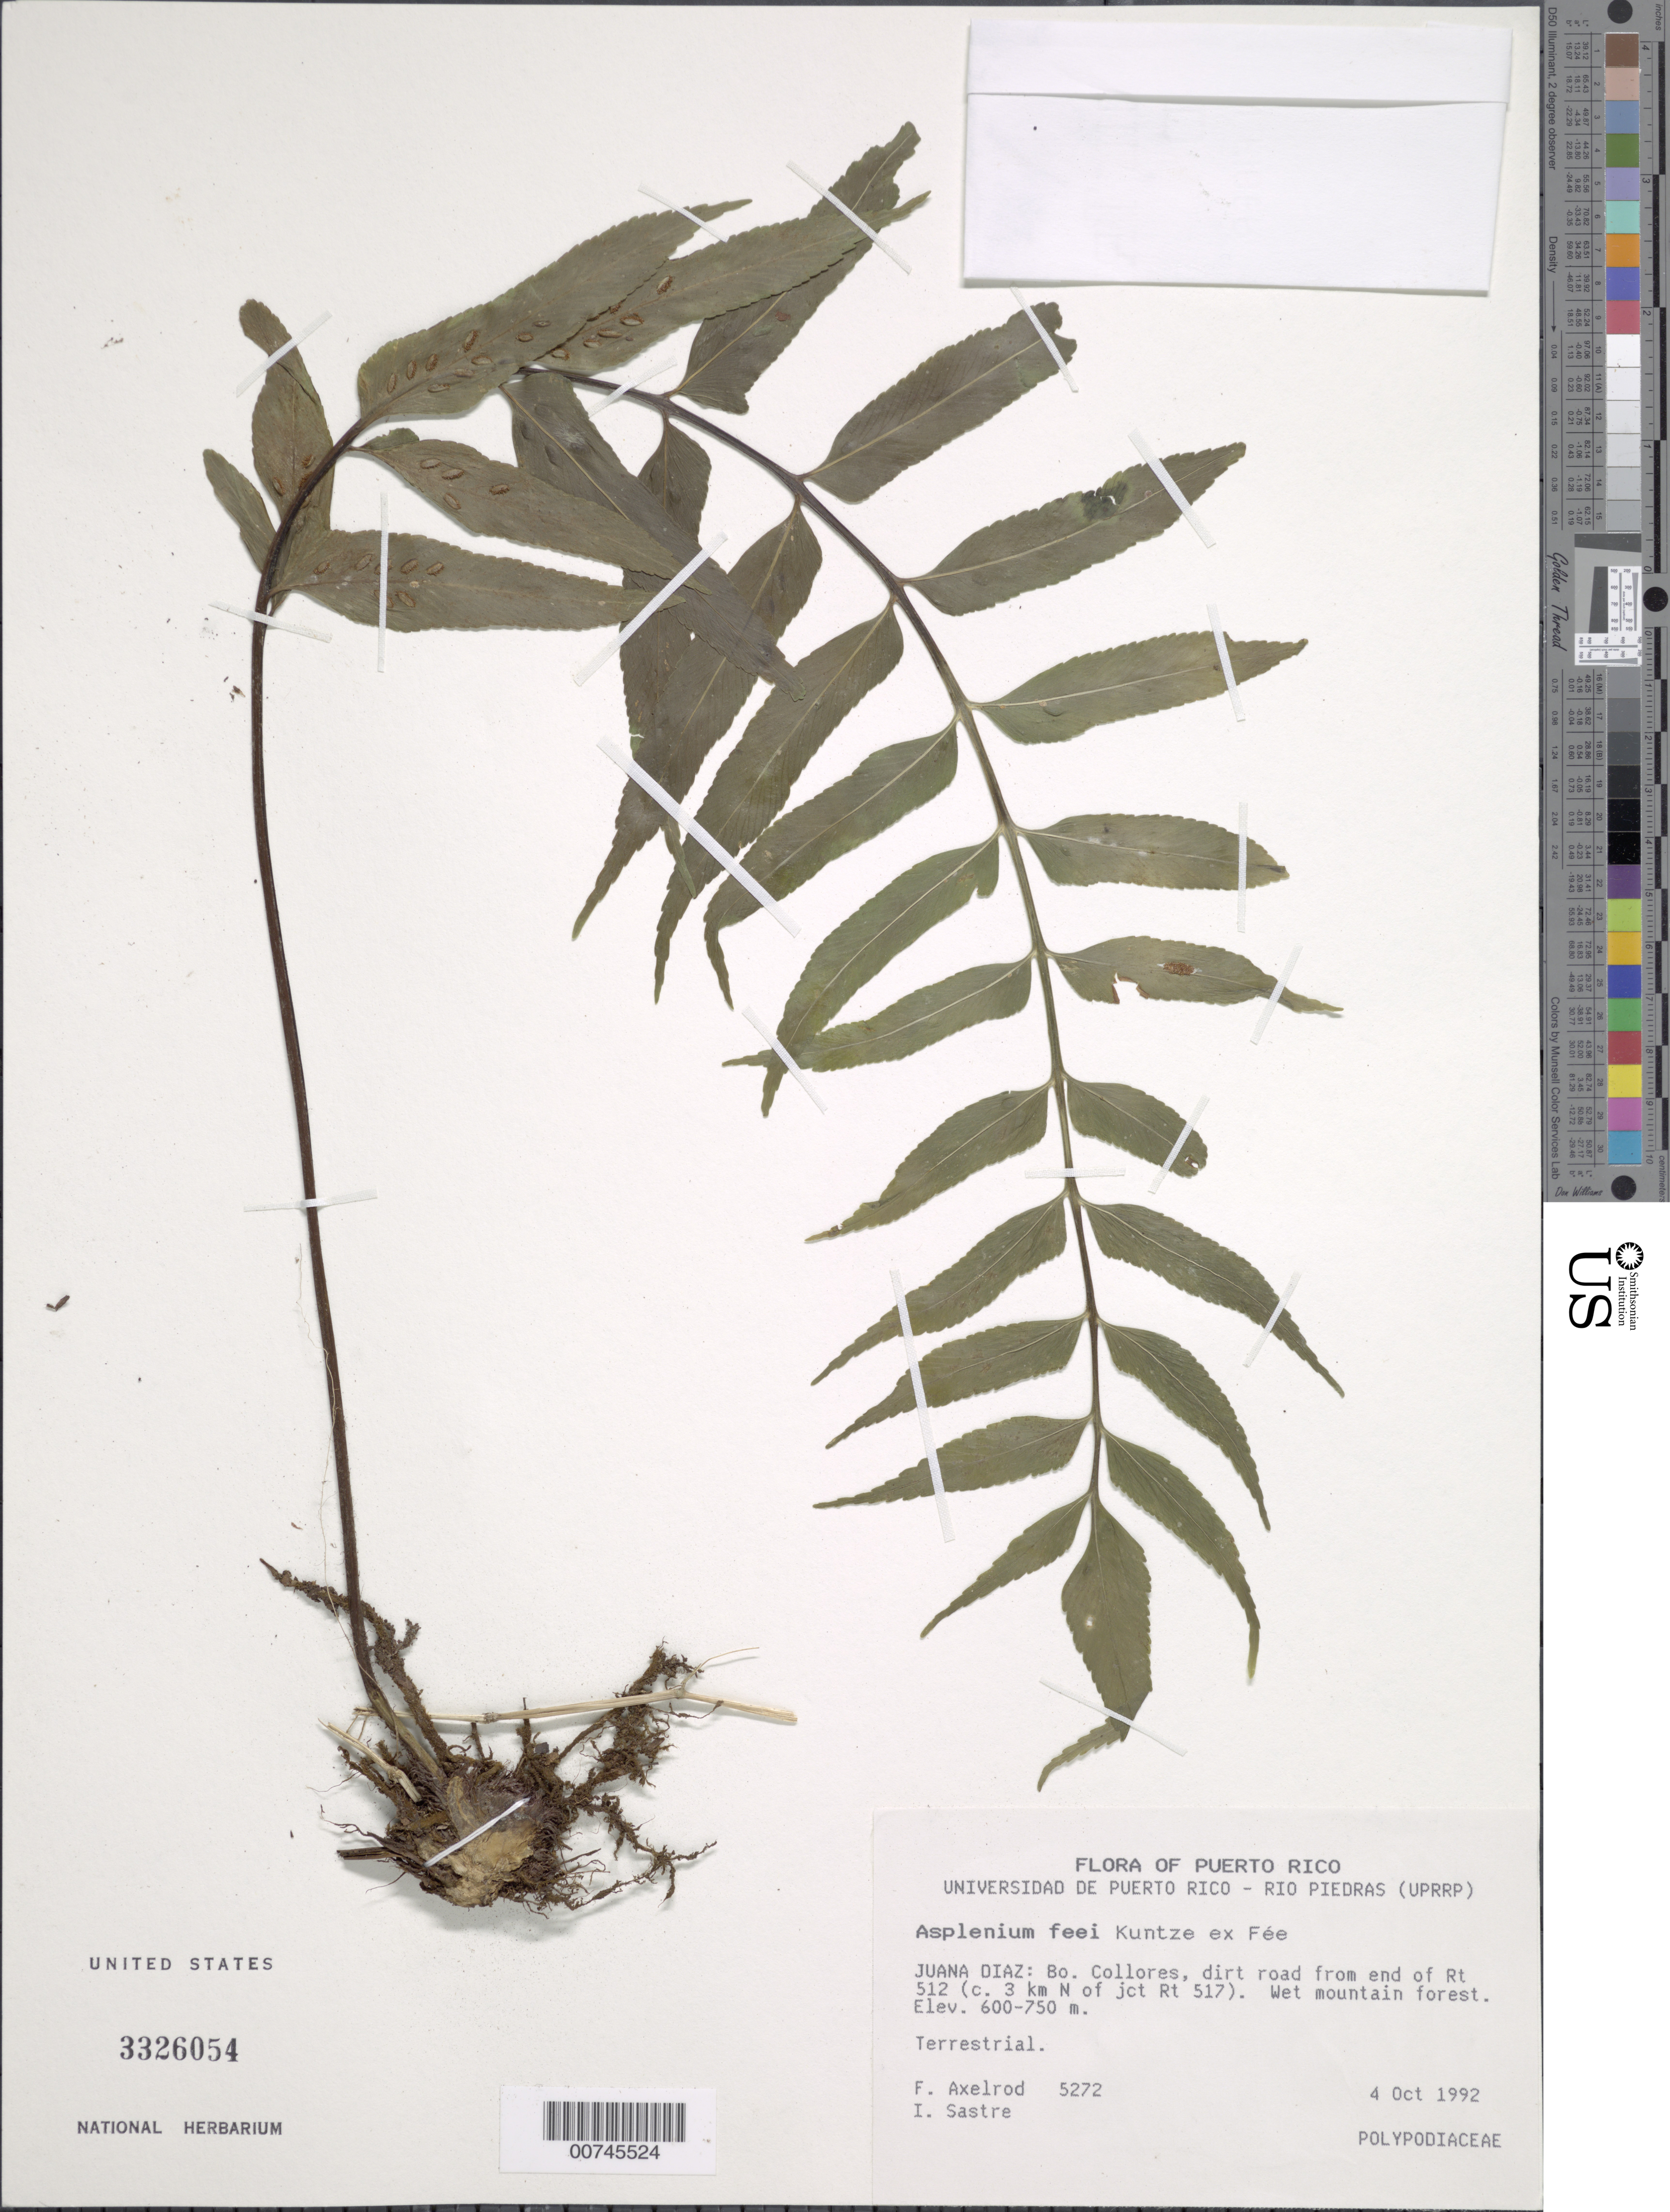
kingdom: Plantae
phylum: Tracheophyta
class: Polypodiopsida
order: Polypodiales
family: Aspleniaceae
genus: Asplenium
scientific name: Asplenium feei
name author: Kunze ex Fée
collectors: F. S. Axelrod & I. Sastre-de Jesús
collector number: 5272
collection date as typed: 04 Oct 1992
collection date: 1992-10-04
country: Puerto Rico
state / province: Juana Díaz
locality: Juana Diaz: Barrio Collores, dirt road from end of Rt 512 (c. 3 km N of jct Rt 517)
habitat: Wet mountain forest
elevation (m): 600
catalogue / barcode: US 3326054